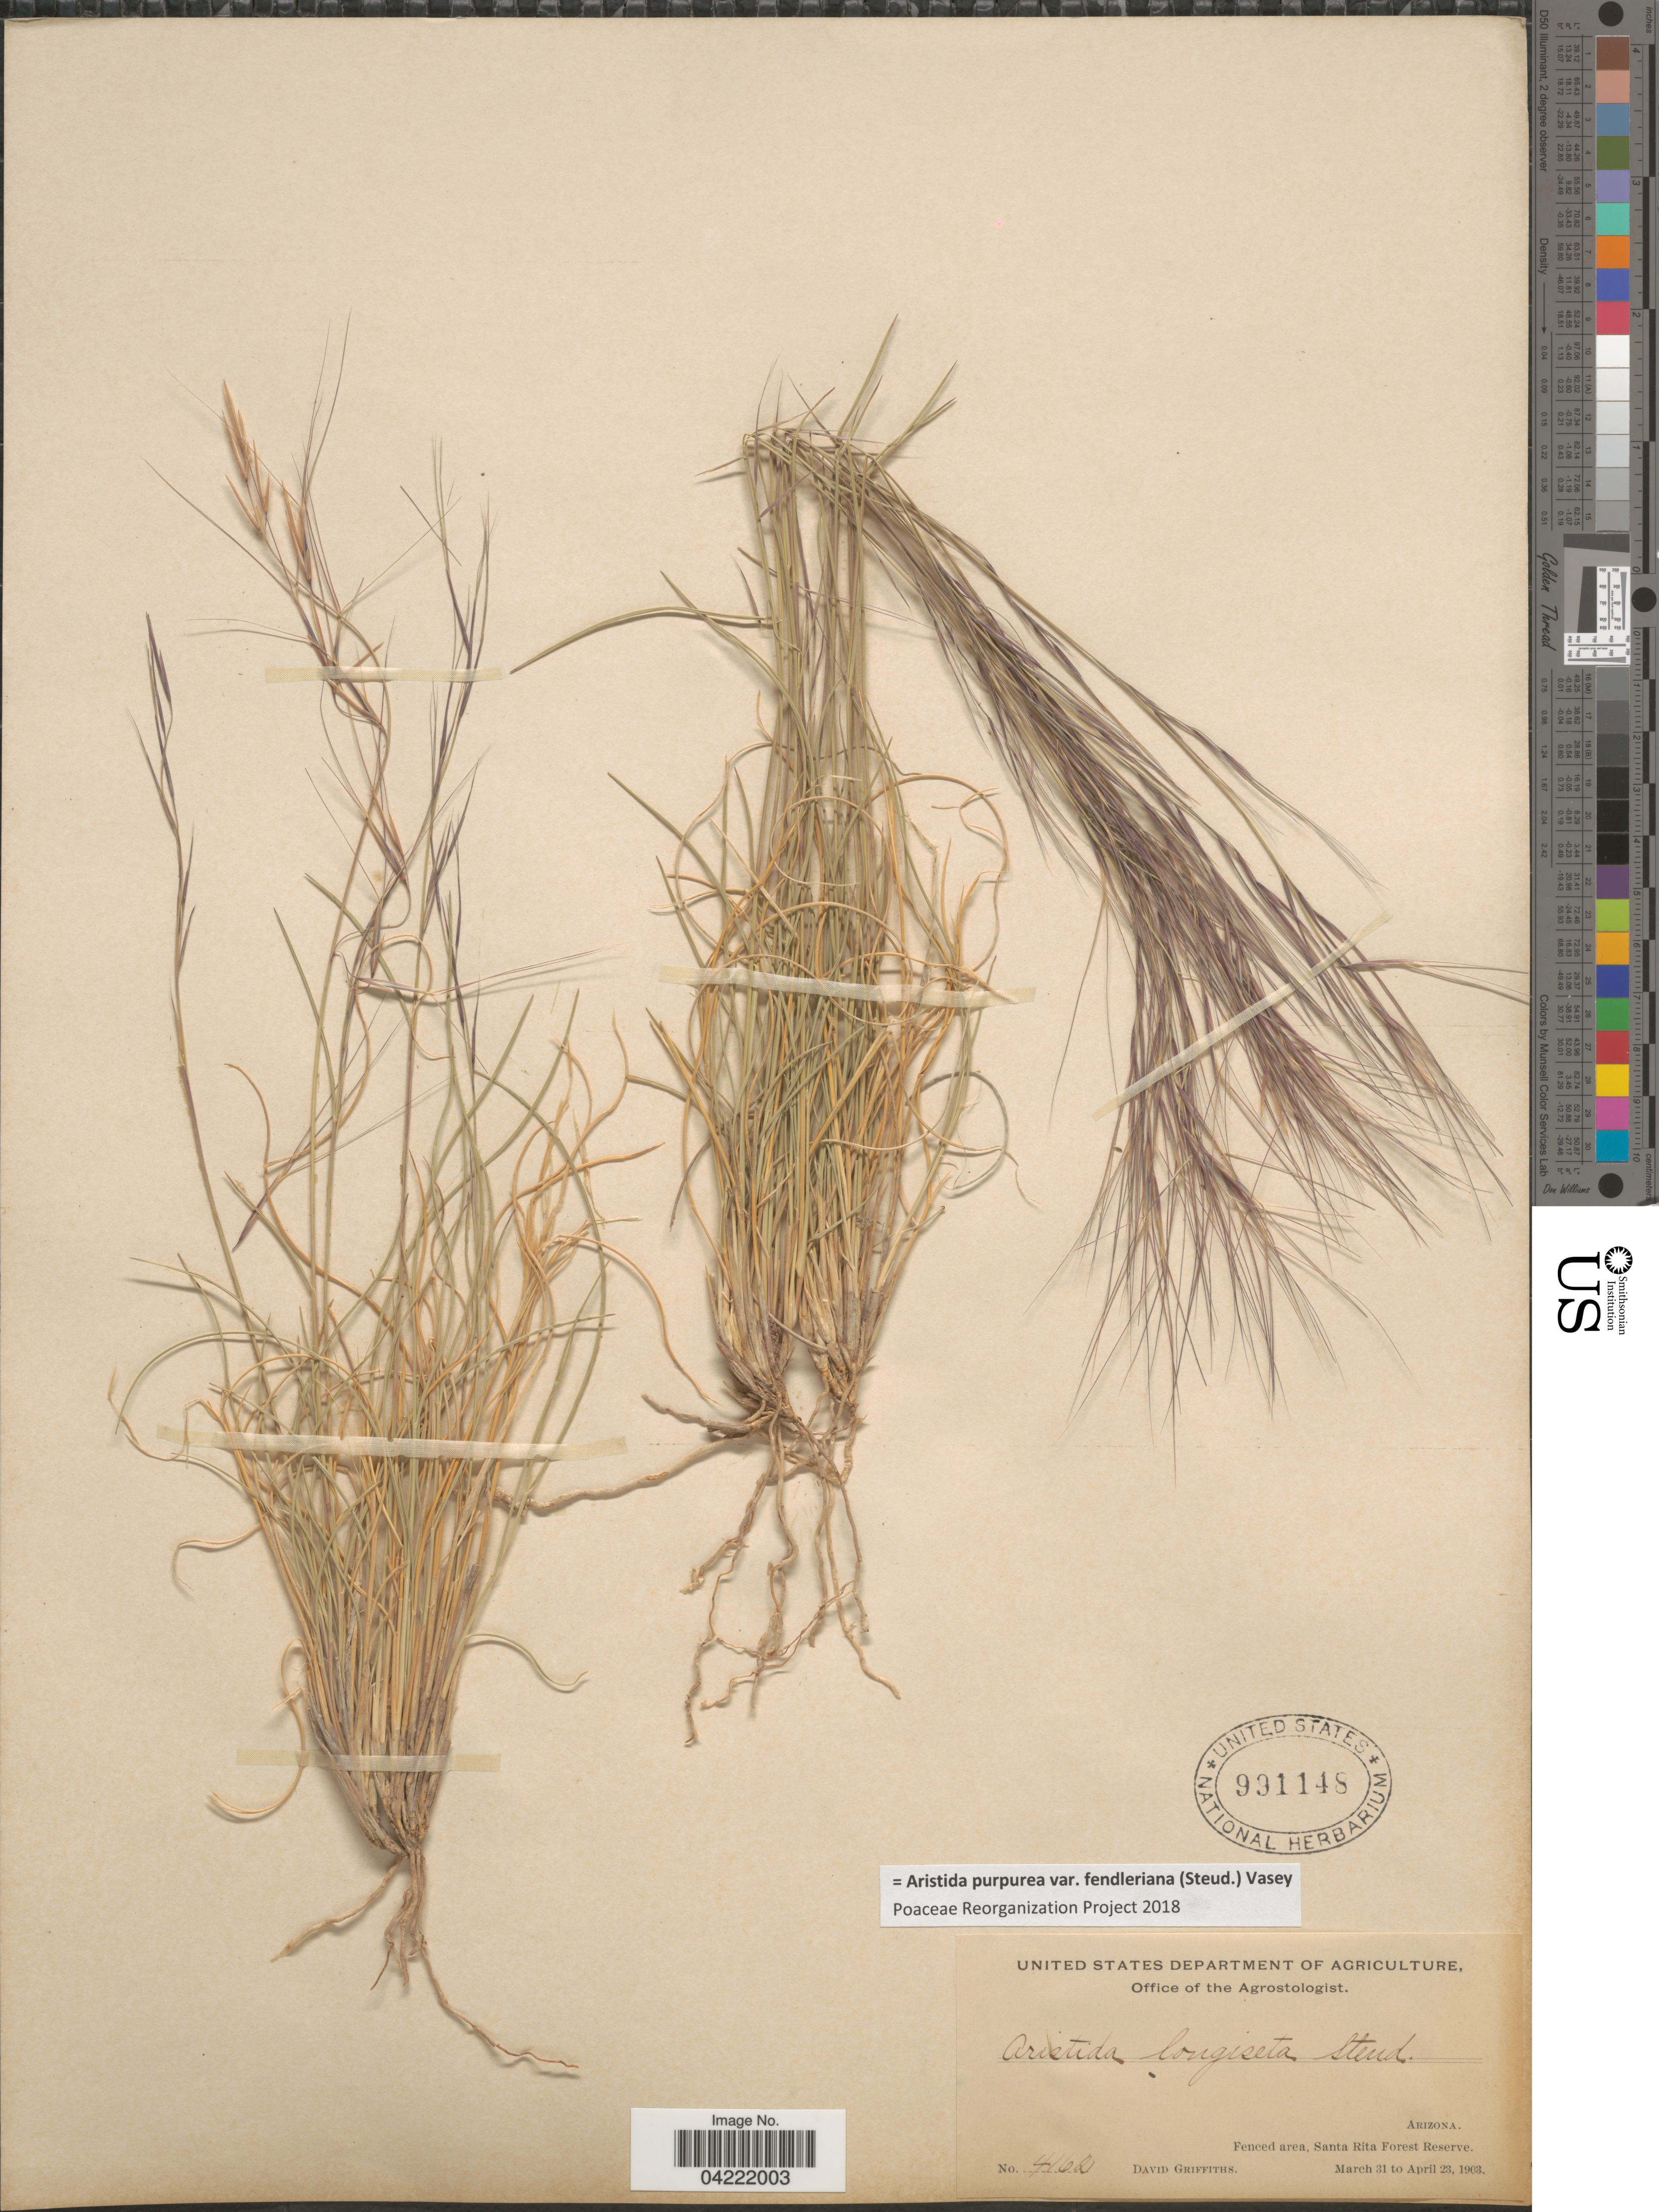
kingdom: Plantae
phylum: Tracheophyta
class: Liliopsida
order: Poales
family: Poaceae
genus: Aristida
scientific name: Aristida purpurea var. fendleriana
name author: (Steud.) Vasey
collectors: D. Griffiths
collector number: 4162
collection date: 1903-03-31/1903-04-23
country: United States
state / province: Arizona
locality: Fenced area, Santa Rita Forest Reserve.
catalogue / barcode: US 991148